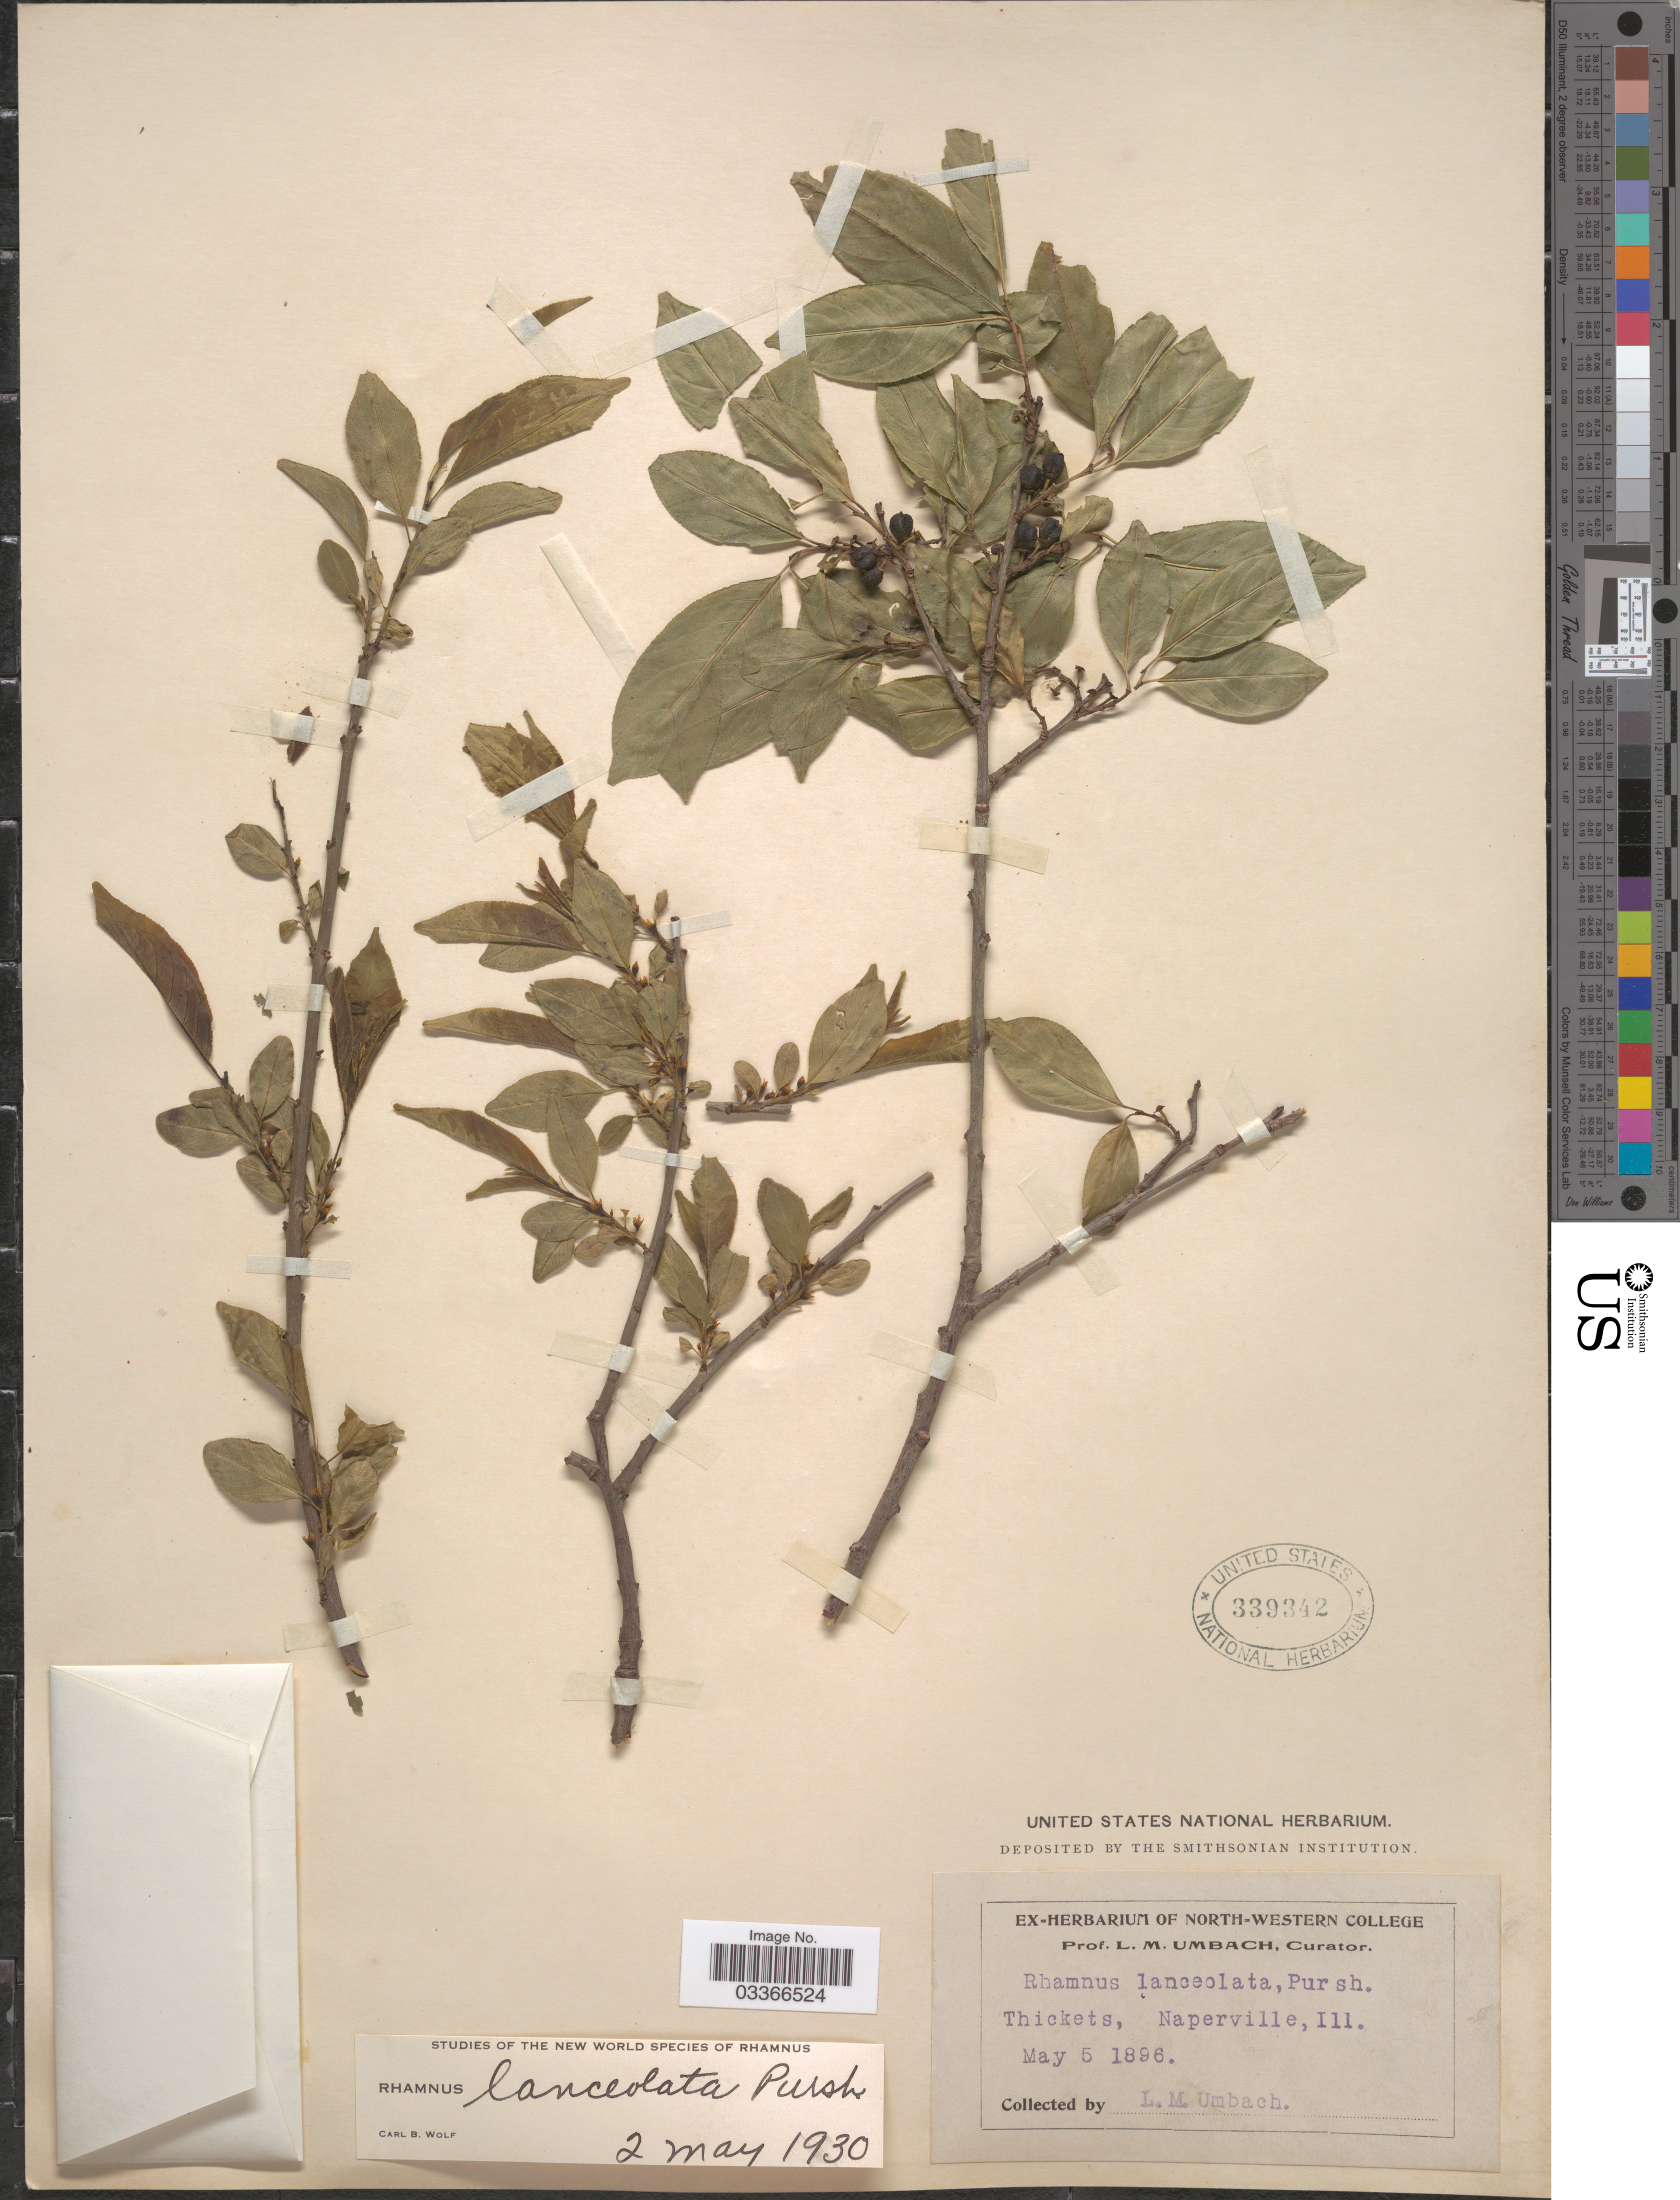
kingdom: Plantae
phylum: Tracheophyta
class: Magnoliopsida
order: Rosales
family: Rhamnaceae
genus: Rhamnus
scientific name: Rhamnus lanceolata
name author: Pursh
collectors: L. M. Umbach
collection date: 1896-05-05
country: United States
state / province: Illinois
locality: Naperville.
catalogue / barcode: US 339342